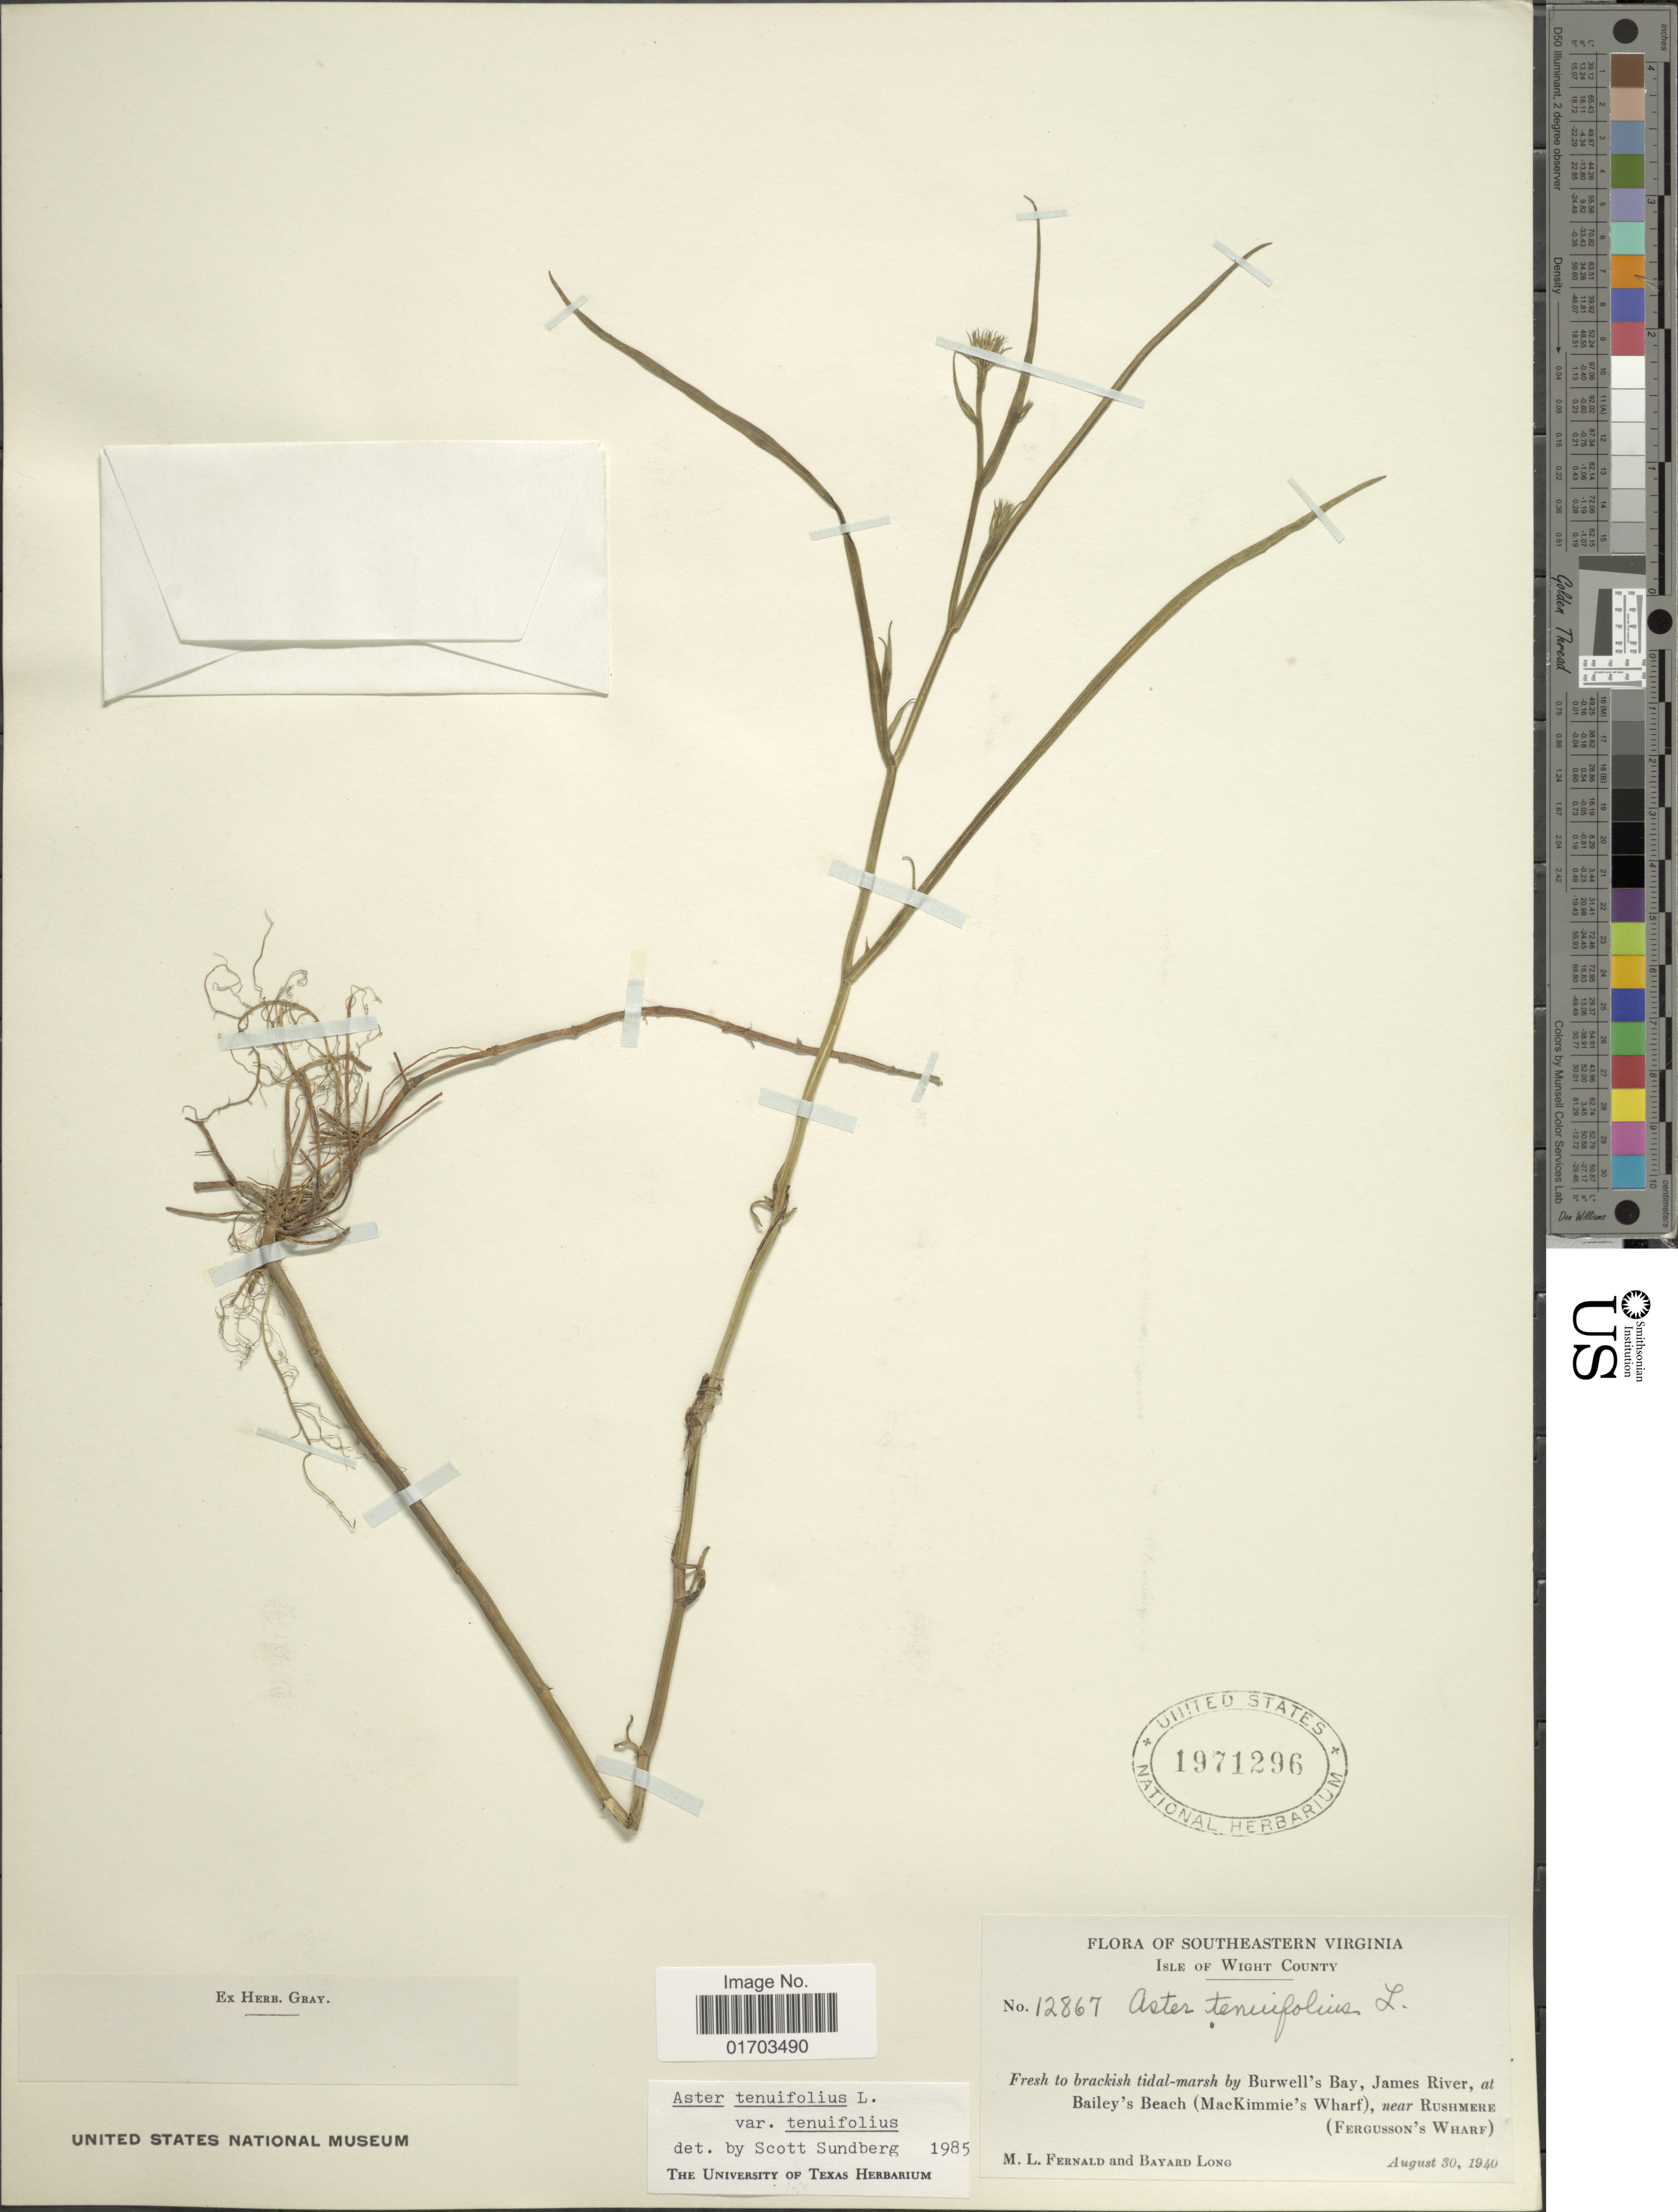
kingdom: Plantae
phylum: Tracheophyta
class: Magnoliopsida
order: Asterales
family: Asteraceae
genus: Symphyotrichum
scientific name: Symphyotrichum tenuifolium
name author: (L.) G.L. Nesom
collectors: M. L. Fernald & B. Long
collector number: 12867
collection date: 1940-08-30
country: United States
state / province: Virginia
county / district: Isle of Wight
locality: Southeastern Virginia, Isle of Wight County, fresh to brackish tidal-marsh by Burwell's Bay, James River, at Bailey's Beach (MacKimmie's Wharf), near Rushmere (Fergusson's Wharf).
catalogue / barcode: US 1971296